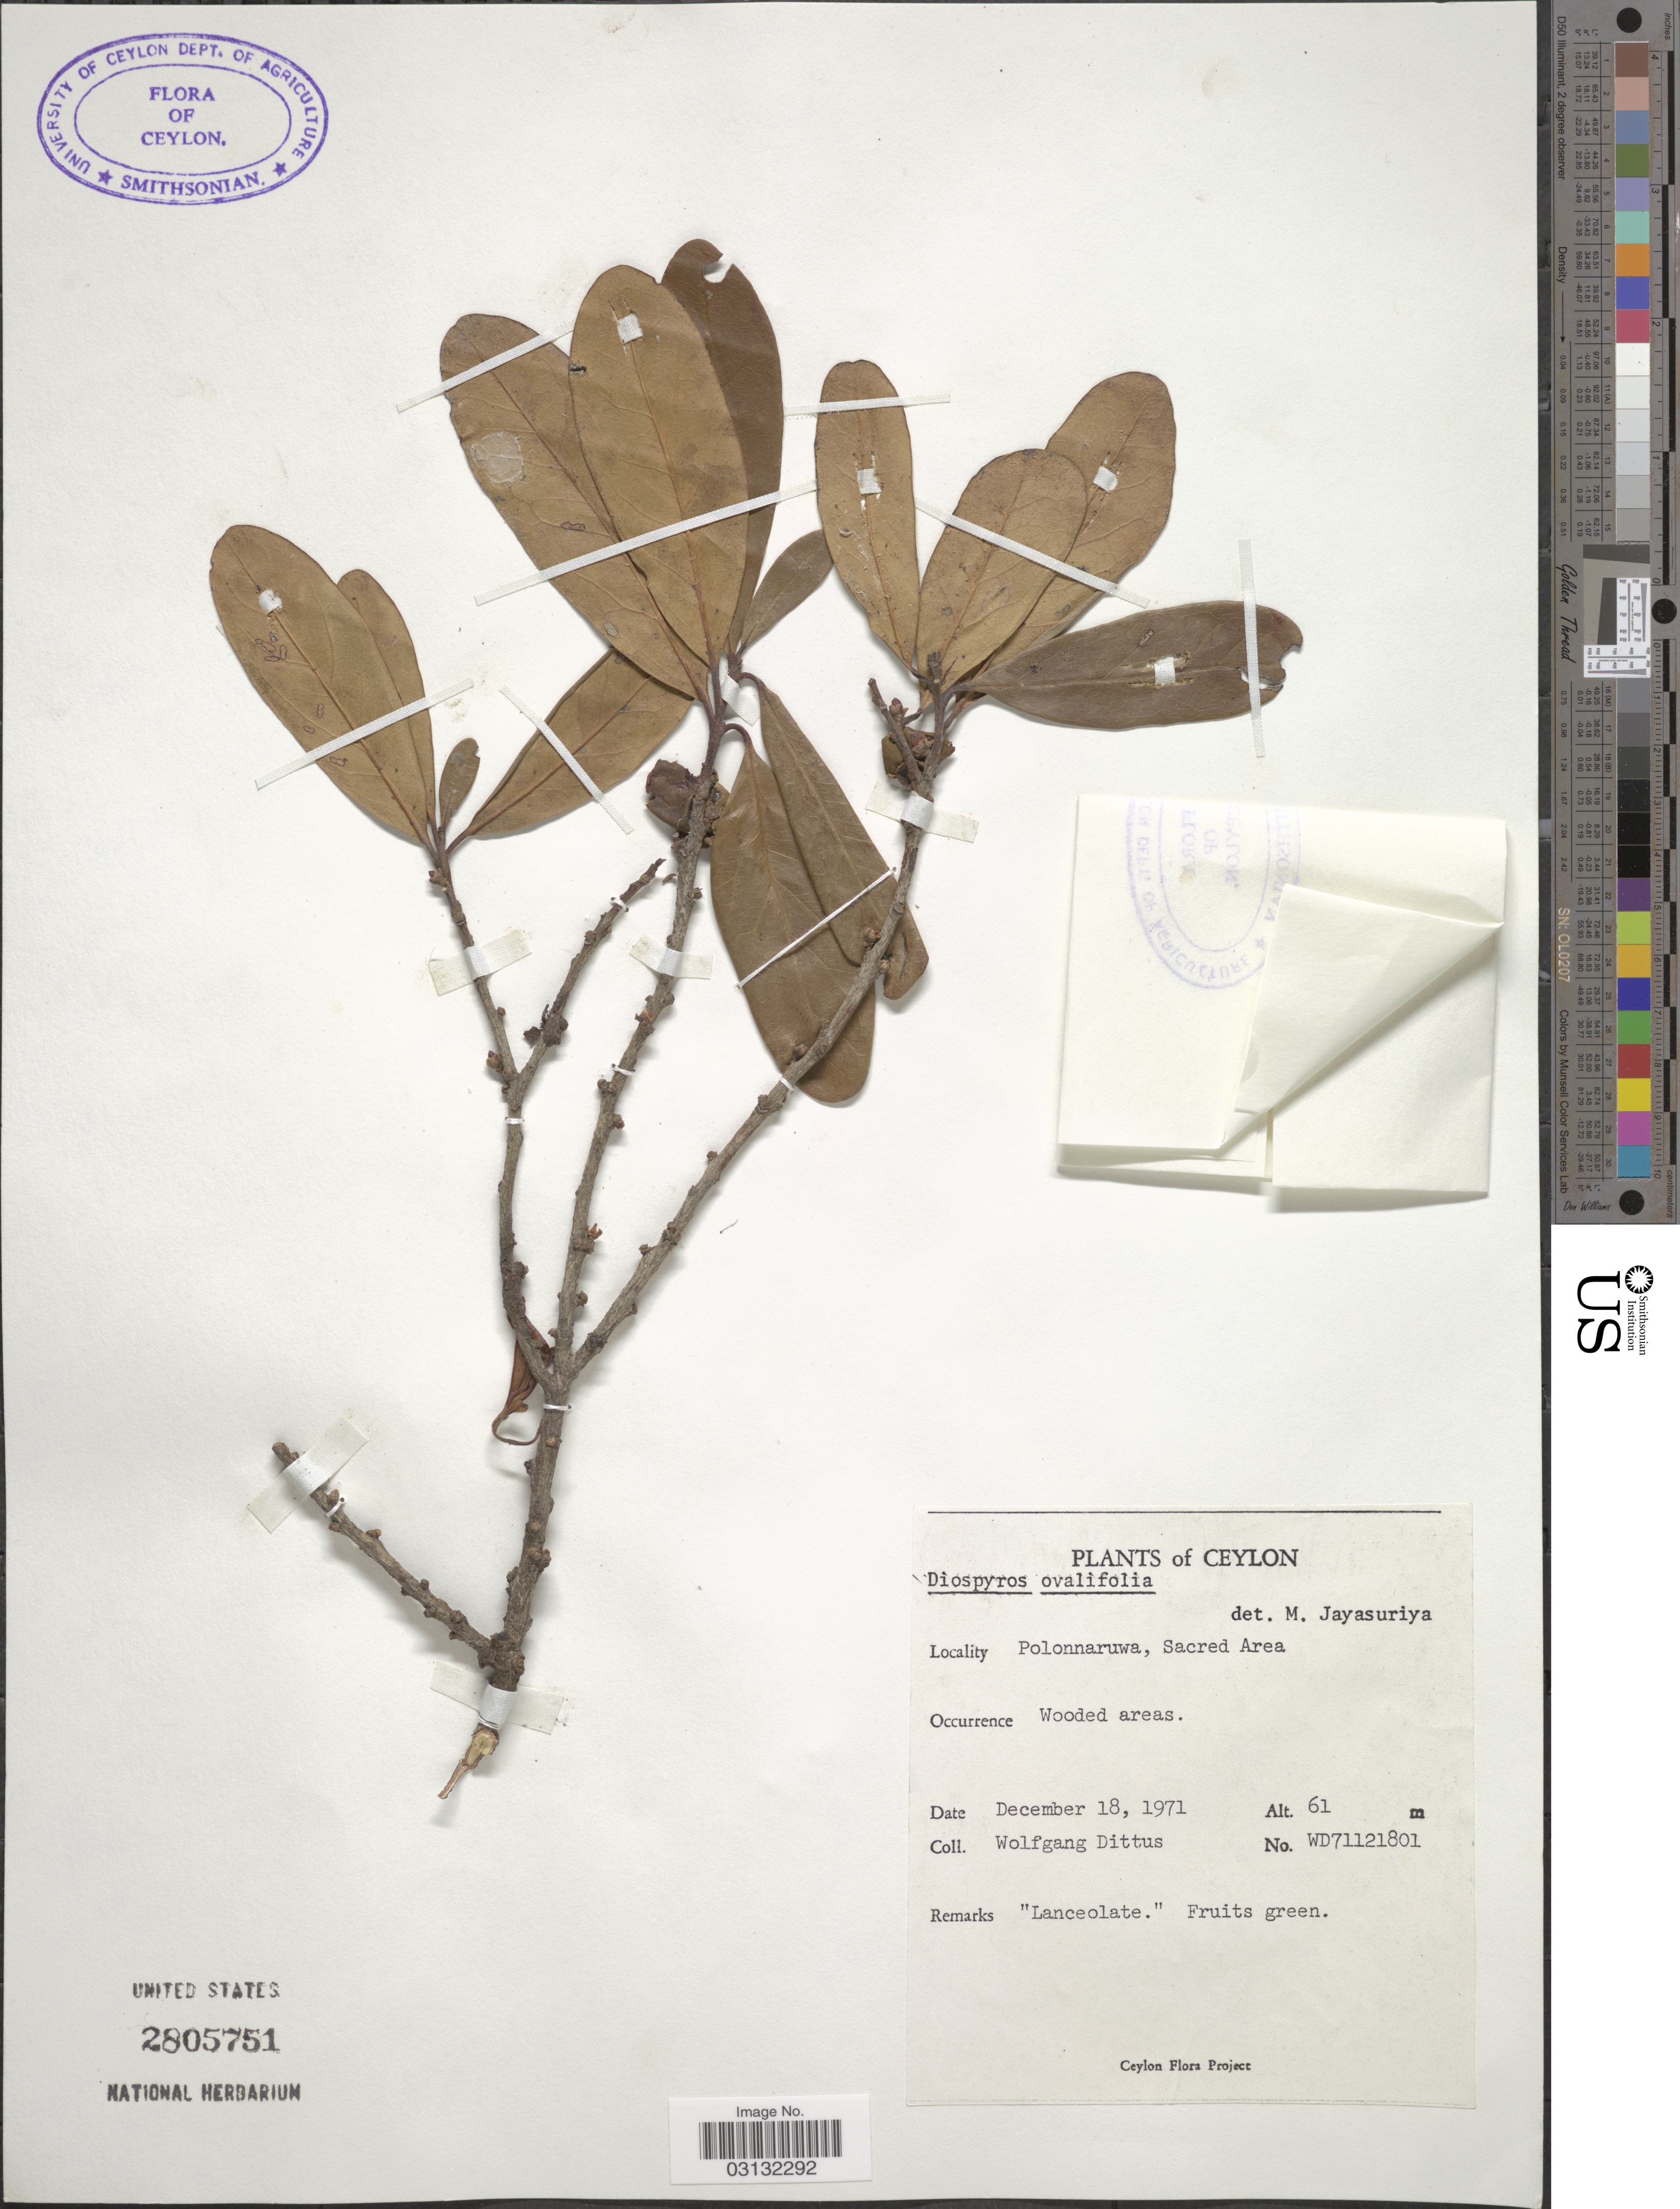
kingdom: Plantae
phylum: Tracheophyta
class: Magnoliopsida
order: Ericales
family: Ebenaceae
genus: Diospyros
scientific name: Diospyros ovalifolia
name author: Wight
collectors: W. Dittus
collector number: WD71121801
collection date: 1971-12-18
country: Sri Lanka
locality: Ceylon. Polonnaruwa, Sacred Area.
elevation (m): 61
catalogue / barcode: US 2805751